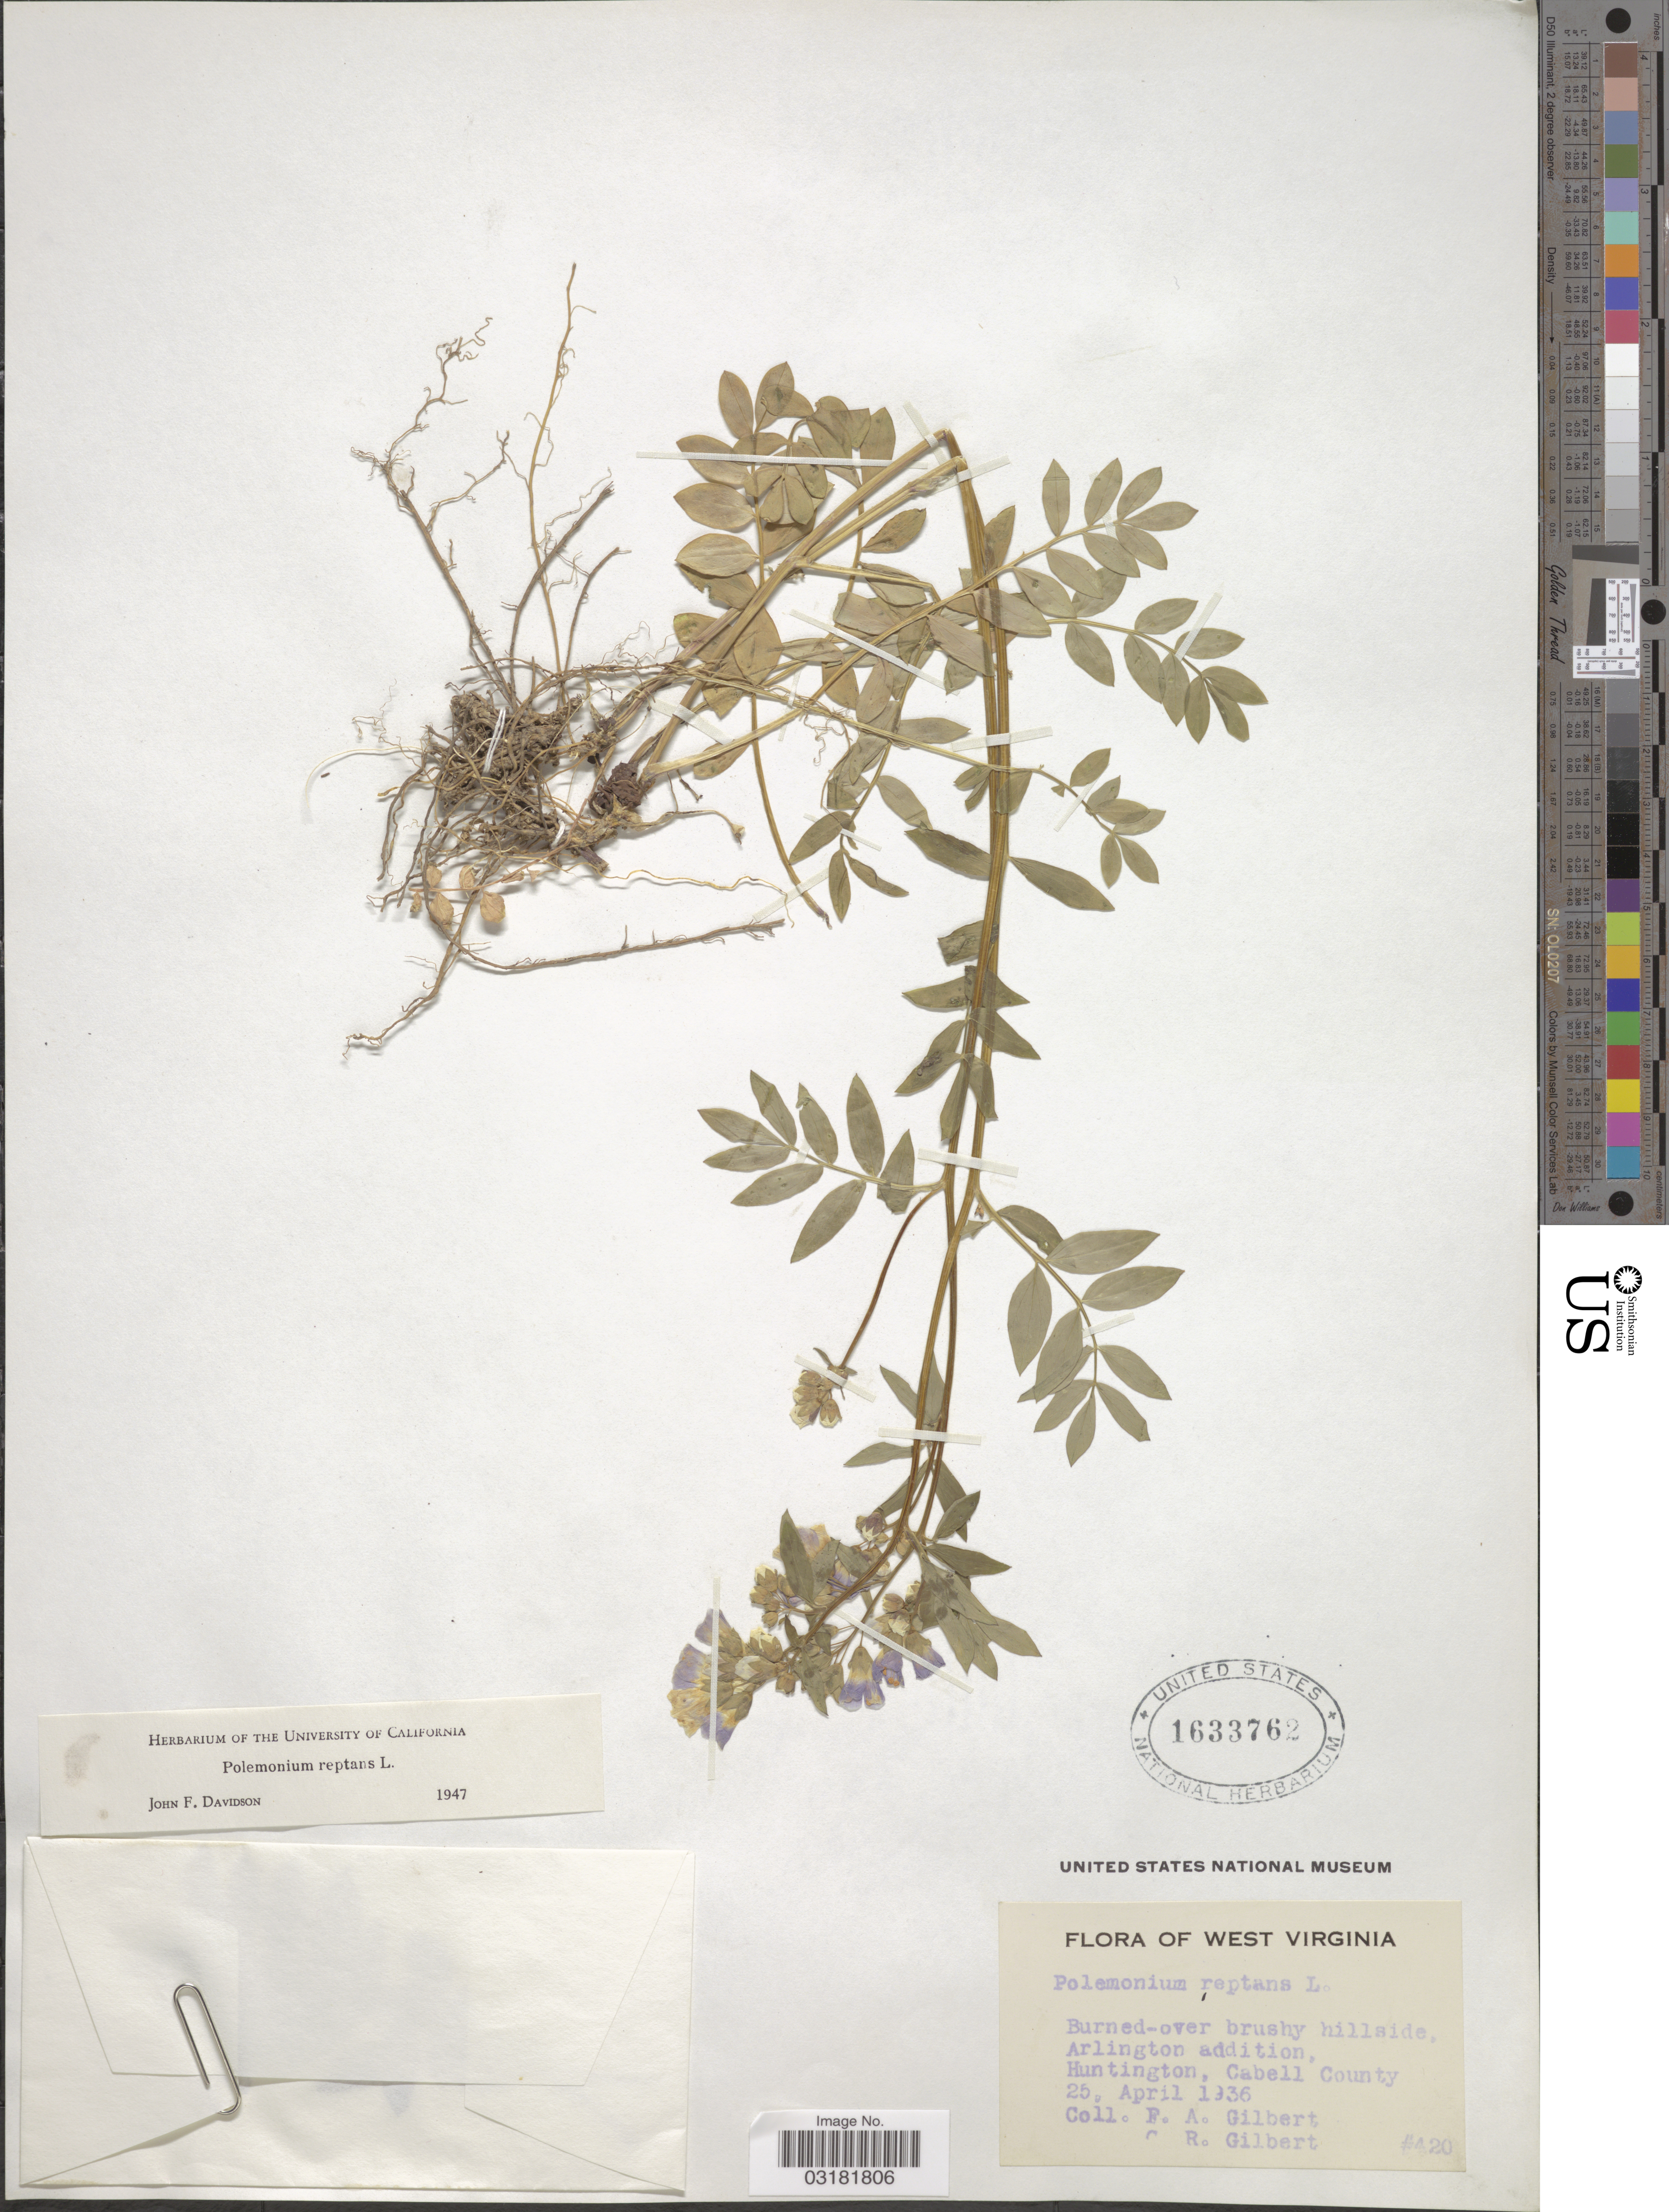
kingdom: Plantae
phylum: Tracheophyta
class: Magnoliopsida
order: Ericales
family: Polemoniaceae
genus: Polemonium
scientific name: Polemonium reptans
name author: L.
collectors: F. A. Gilbert & C. Gilbert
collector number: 420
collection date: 1936-04-25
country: United States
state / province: West Virginia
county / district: Cabell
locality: Arlington addition, Huntington, Cabell County.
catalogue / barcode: US 1633762